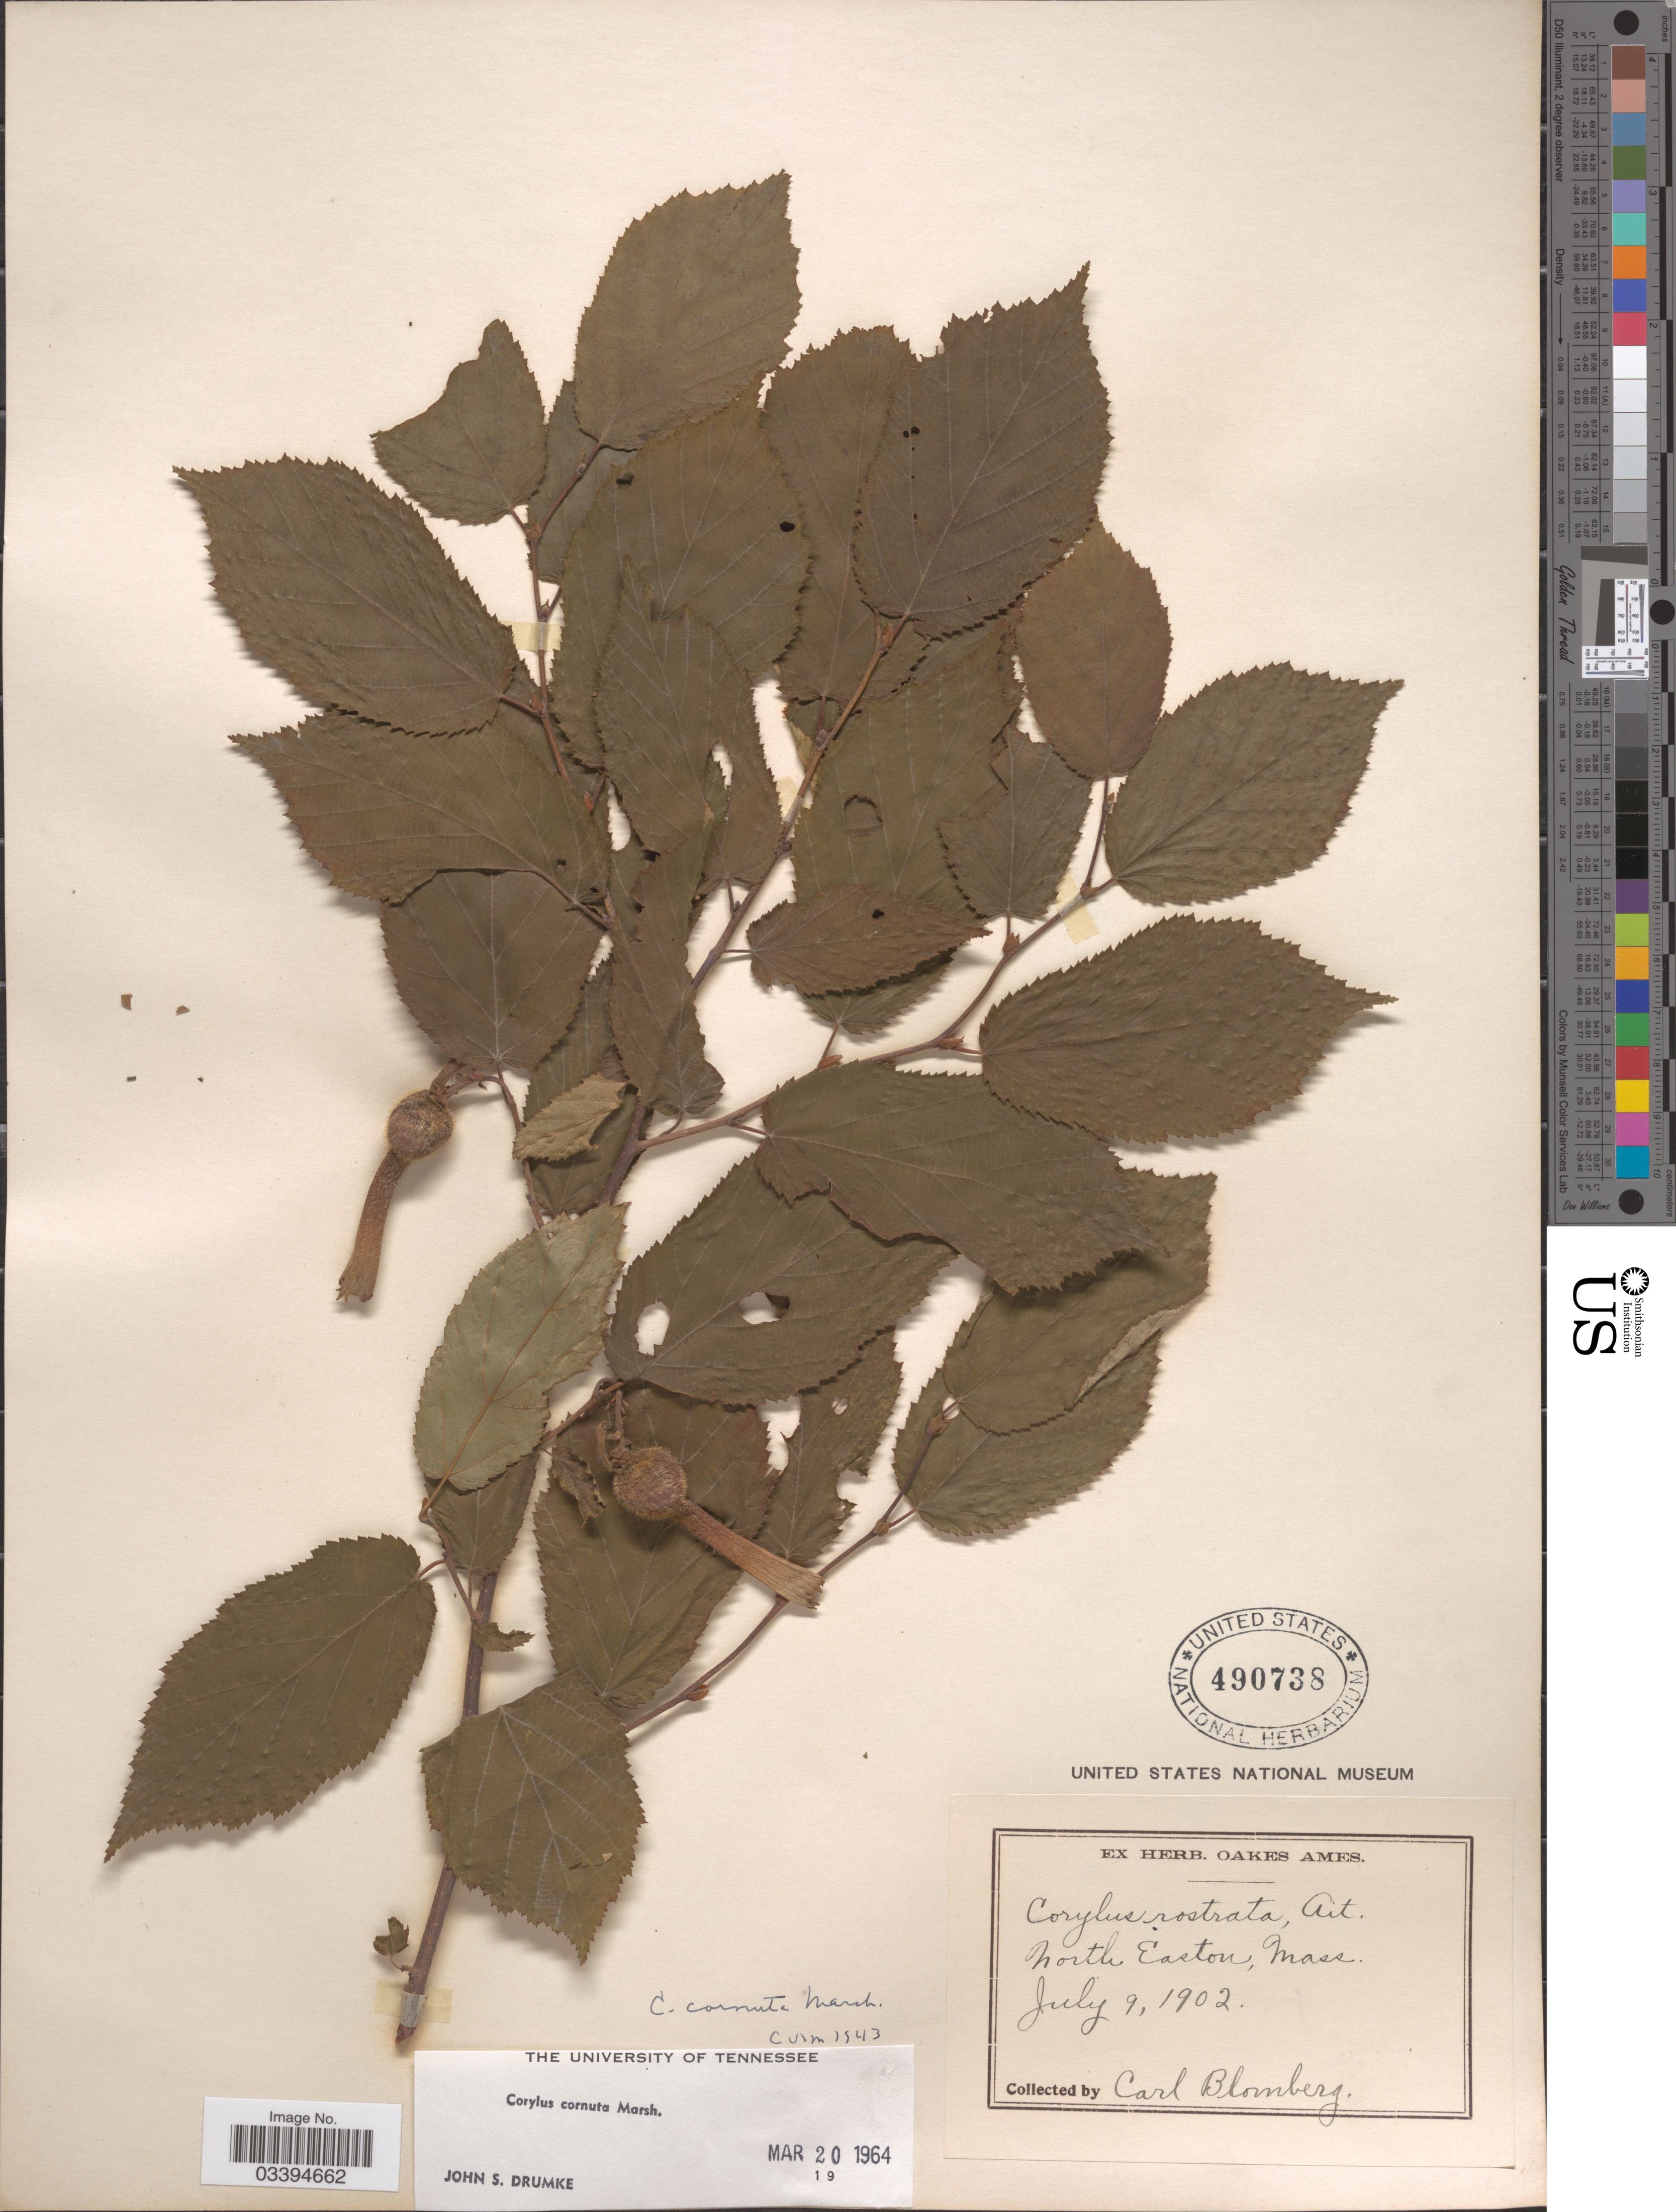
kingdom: Plantae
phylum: Tracheophyta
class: Magnoliopsida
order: Fagales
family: Betulaceae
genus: Corylus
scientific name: Corylus cornuta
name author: Marshall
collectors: C. Blomberg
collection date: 1902-07-09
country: United States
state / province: Massachusetts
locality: North Easton.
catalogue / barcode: US 490738